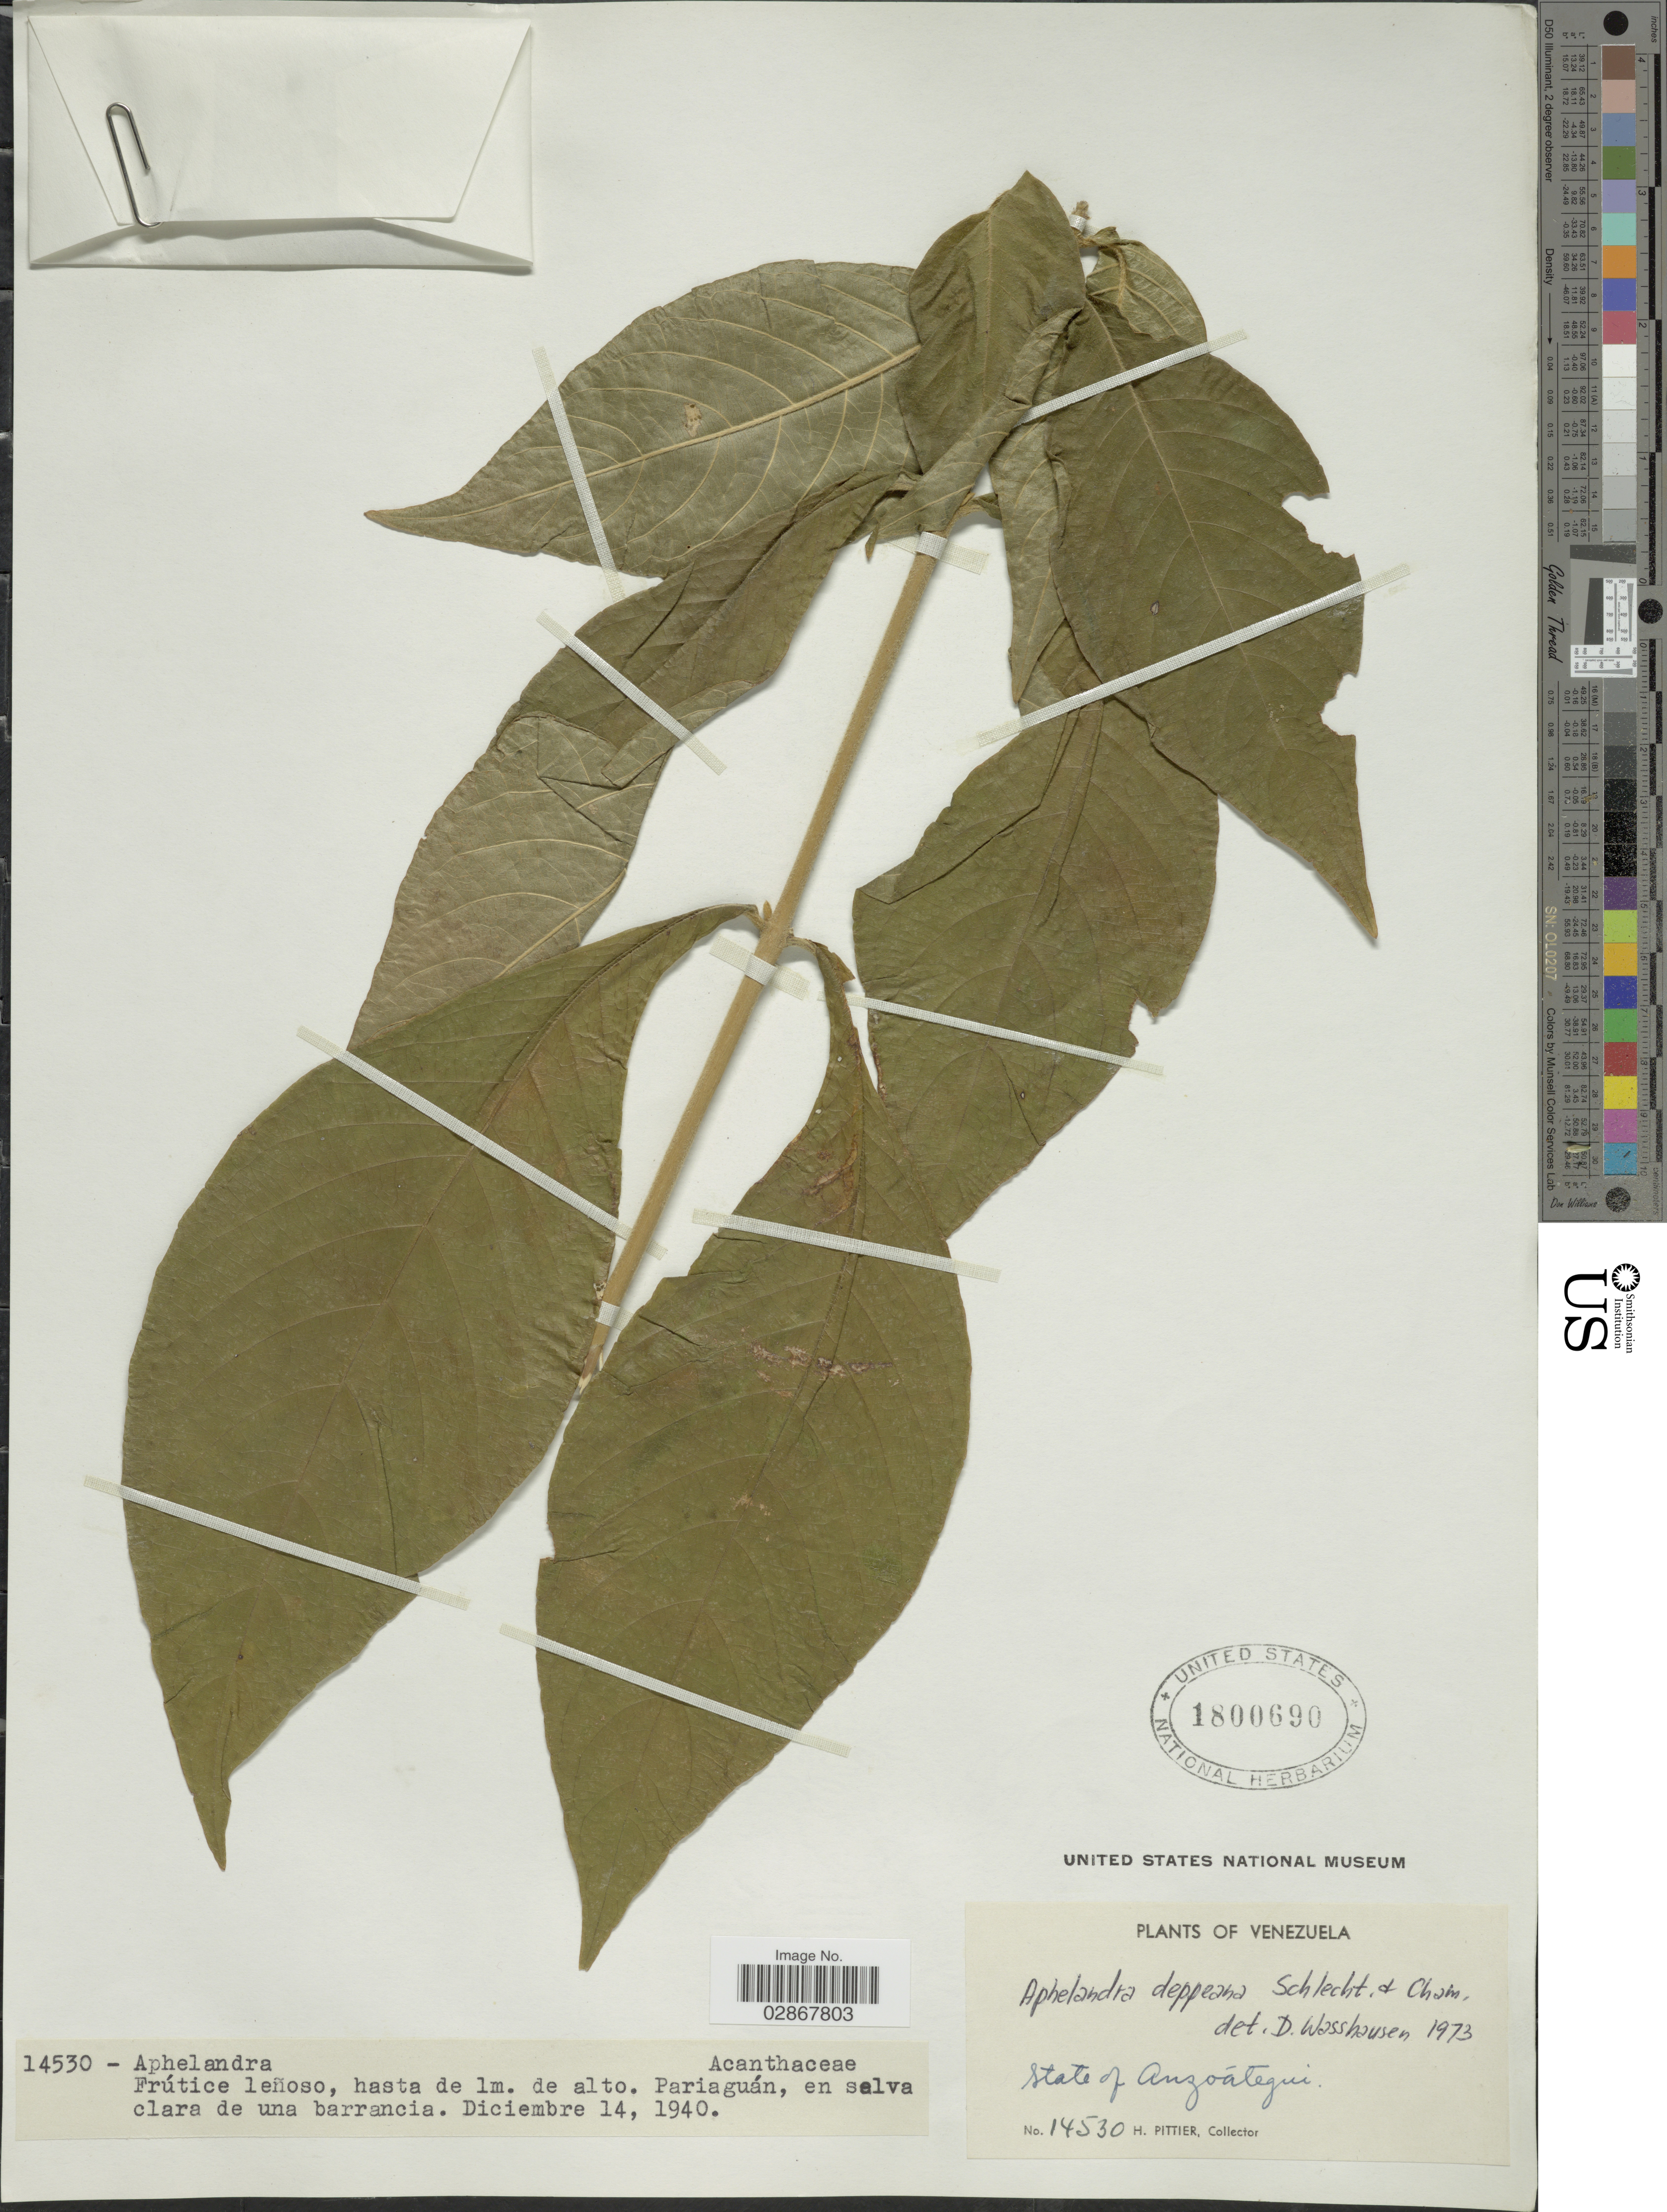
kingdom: Plantae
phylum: Tracheophyta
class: Magnoliopsida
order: Lamiales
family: Acanthaceae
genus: Aphelandra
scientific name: Aphelandra scabra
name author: (Vahl) Sm.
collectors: H. F. Pittier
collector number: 14530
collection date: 1940-12-14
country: Venezuela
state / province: Anzoategui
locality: Pariaguán.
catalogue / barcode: US 1800690